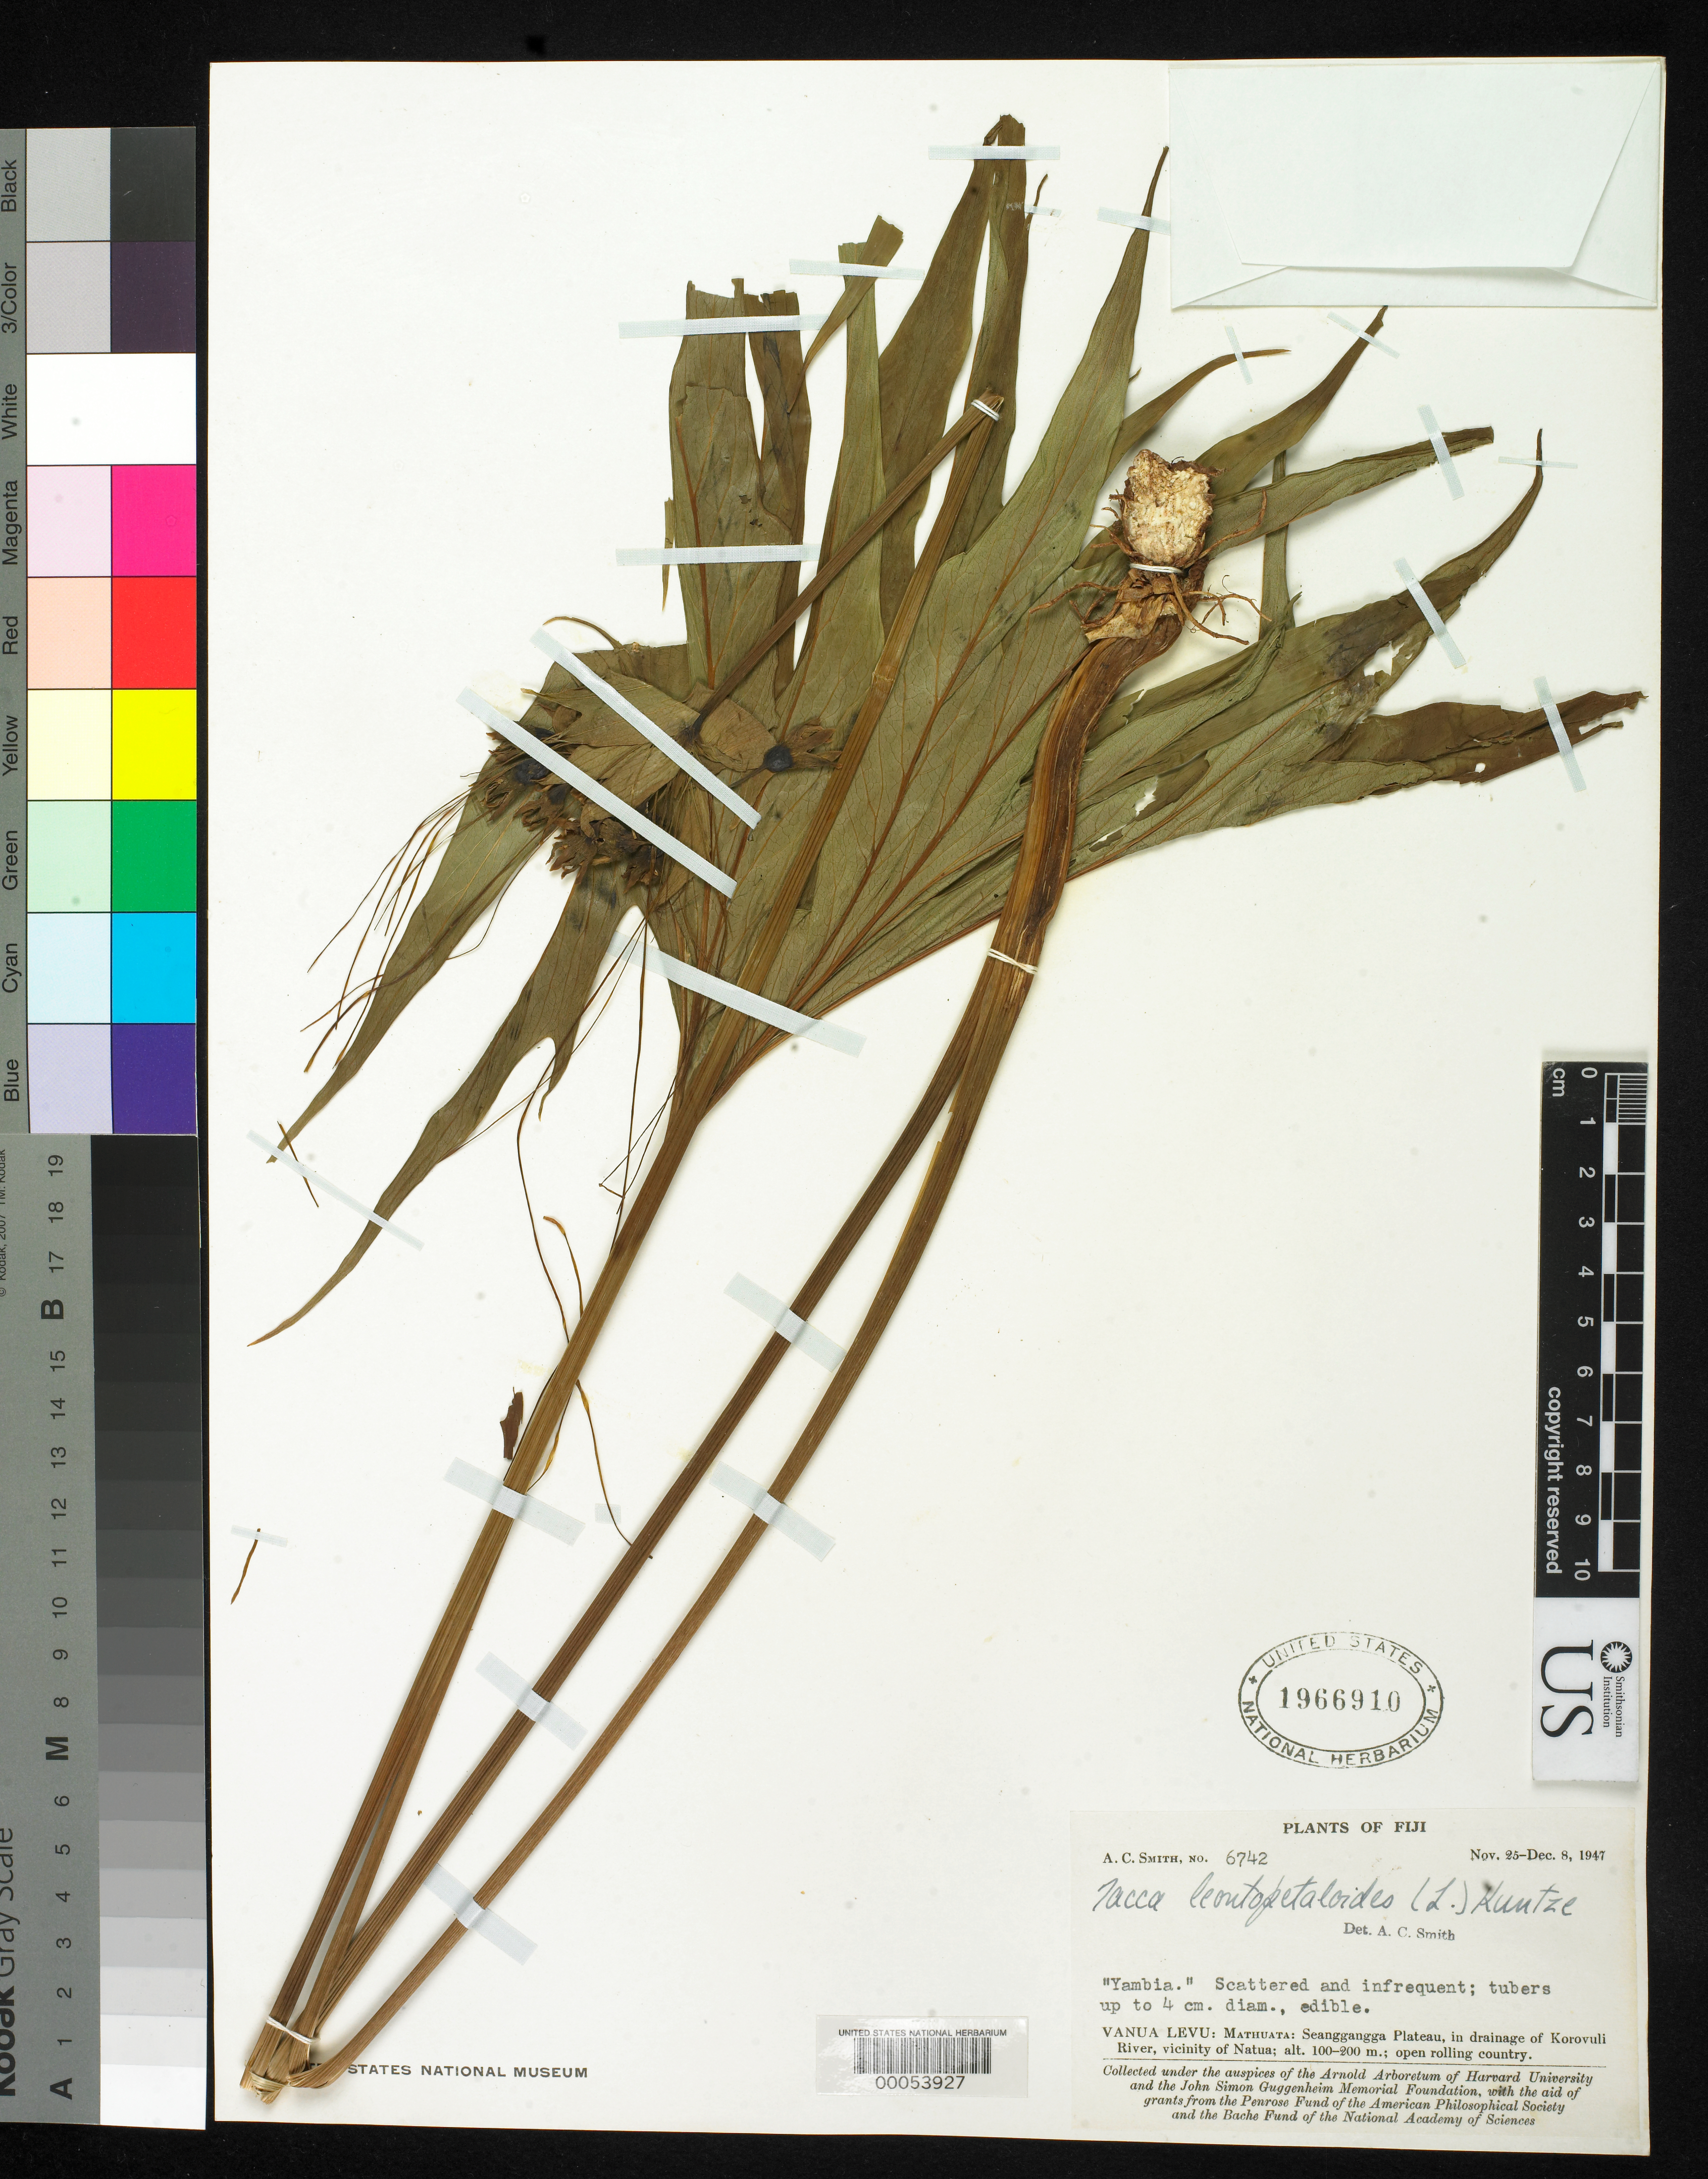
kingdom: Plantae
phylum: Tracheophyta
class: Liliopsida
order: Dioscoreales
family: Dioscoreaceae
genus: Tacca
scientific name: Tacca leontopetaloides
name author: (L.) Kuntze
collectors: A. C. Smith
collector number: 6742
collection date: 1947-11-25/1947-12-08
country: Fiji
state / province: Northern Division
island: Vanua Levu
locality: Seanggangga Plateau, Mathuata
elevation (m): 100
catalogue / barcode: US 1966910-2